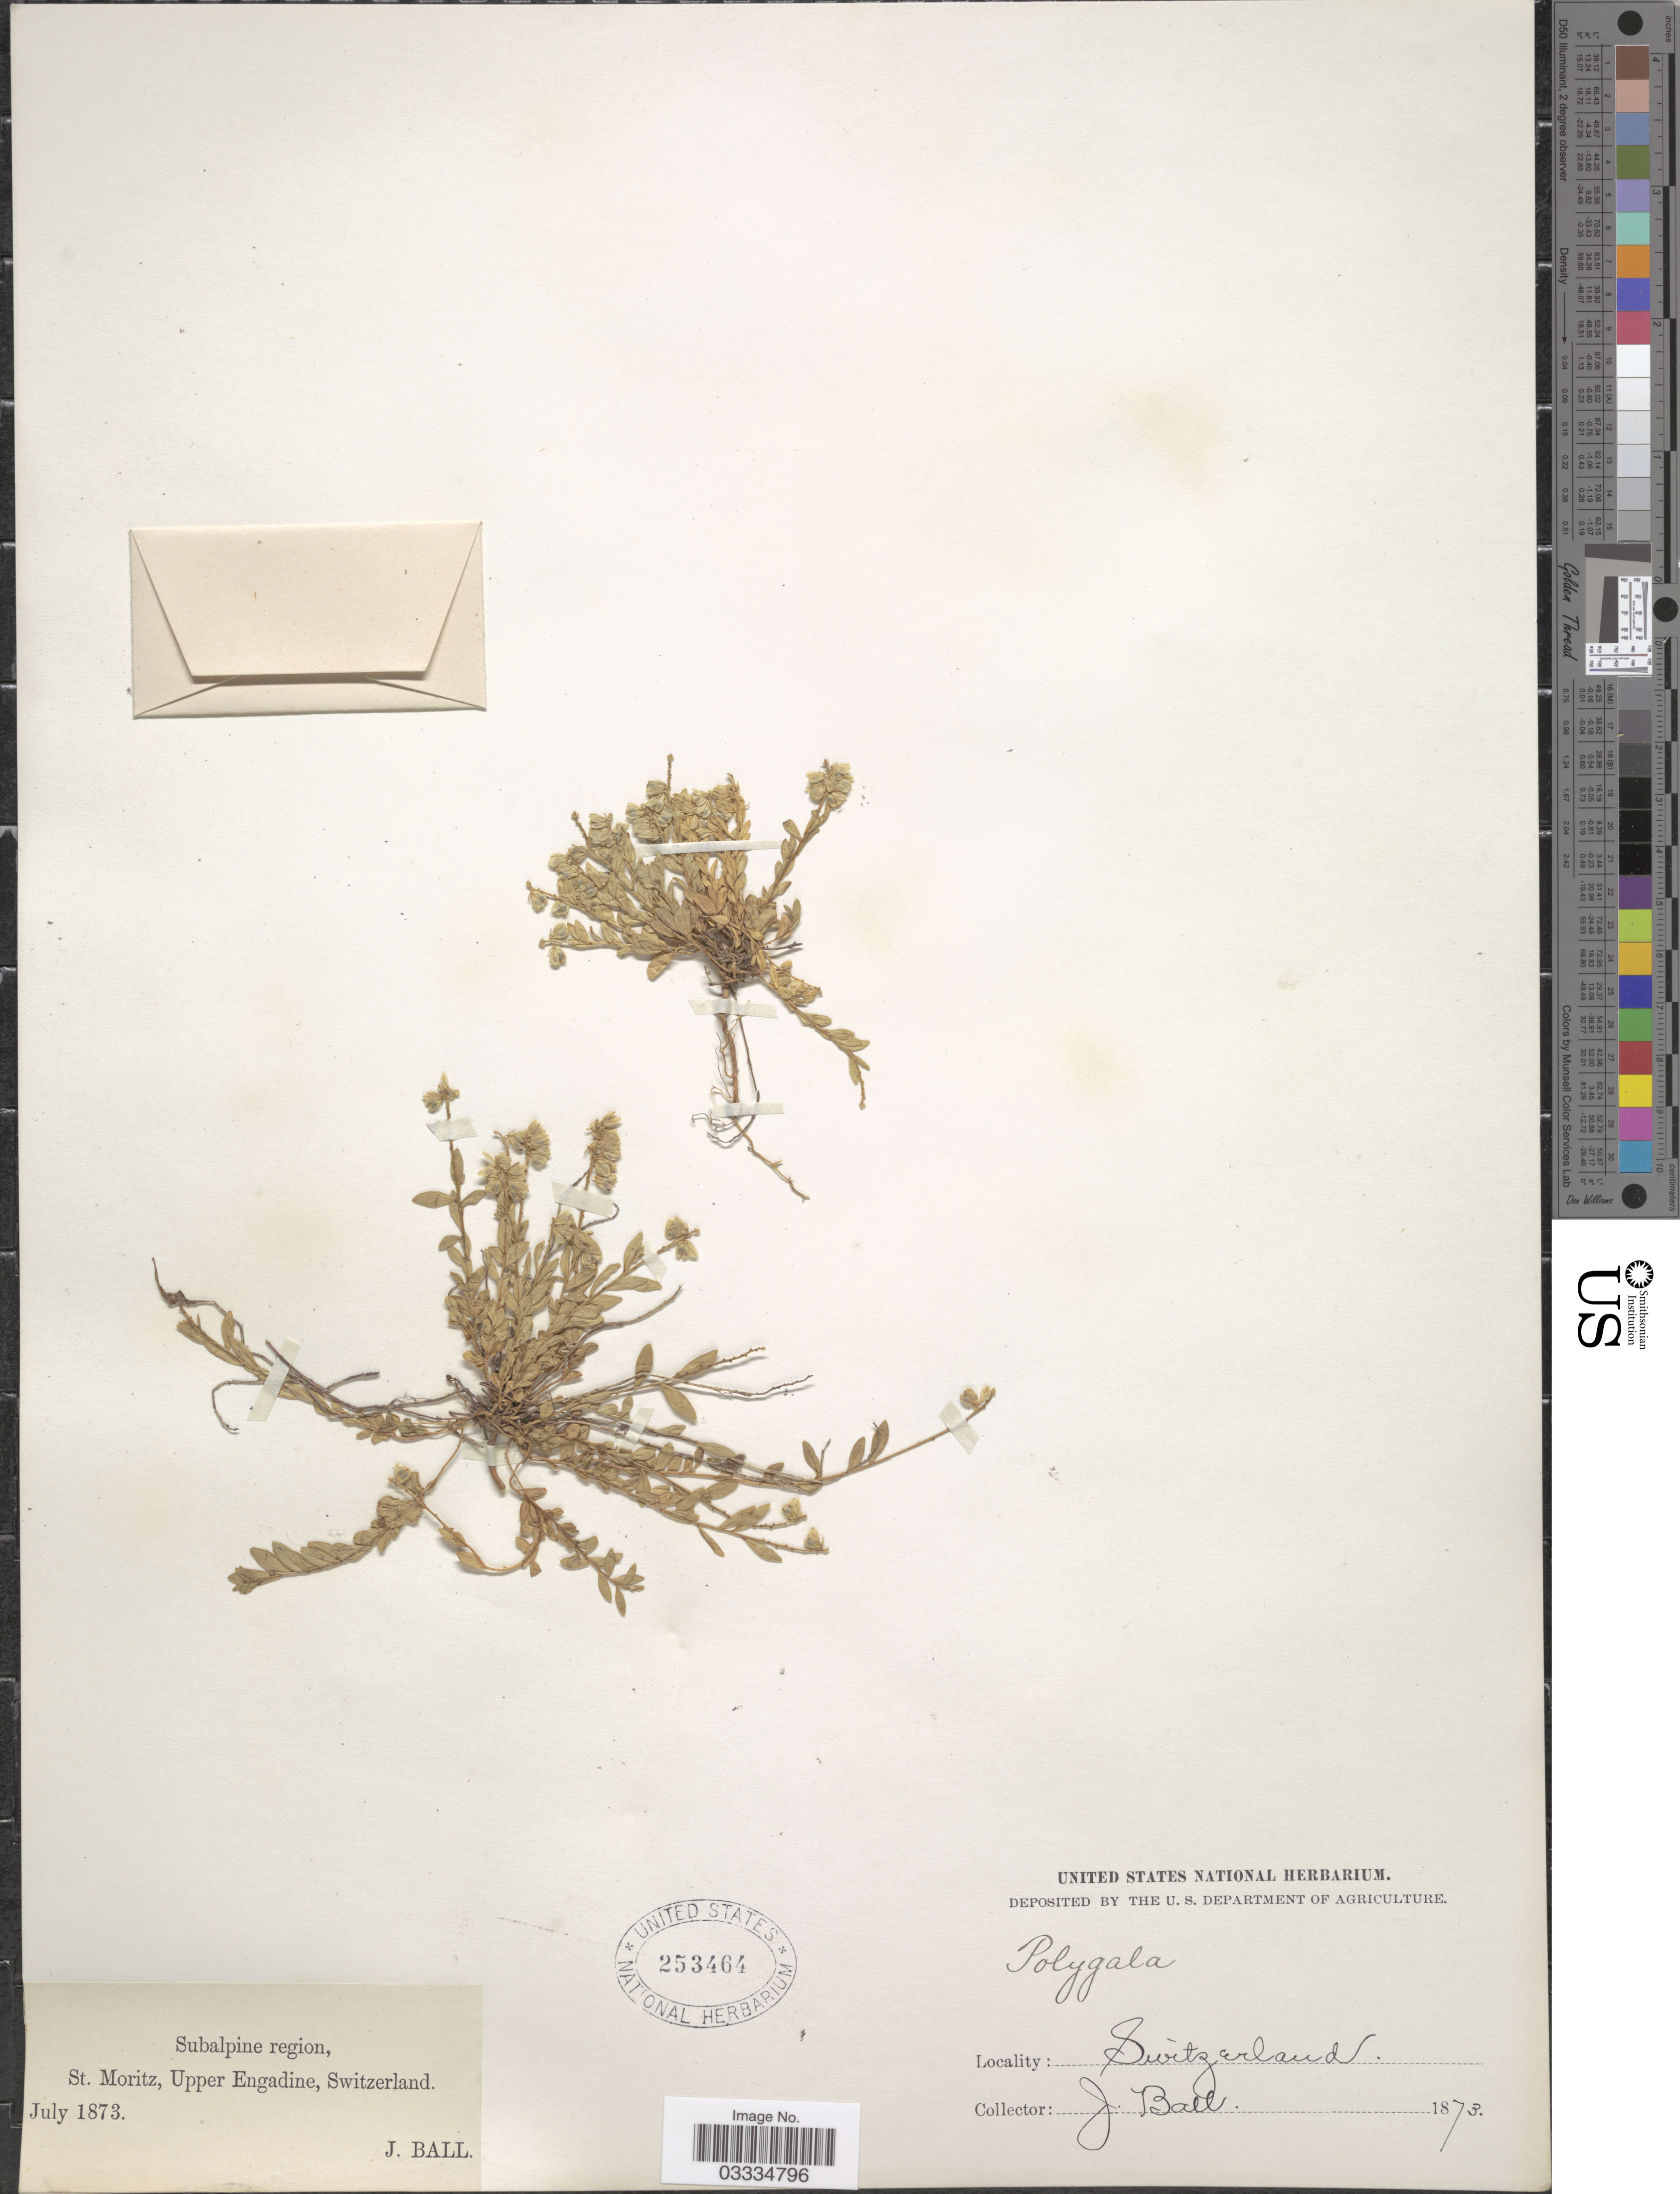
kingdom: Plantae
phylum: Tracheophyta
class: Magnoliopsida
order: Fabales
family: Polygalaceae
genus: Polygala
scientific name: Polygala sp.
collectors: J. Ball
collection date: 1873-07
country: Switzerland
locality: Subalpine region, St. Moritz, Upper Engadine.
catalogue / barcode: US 253464